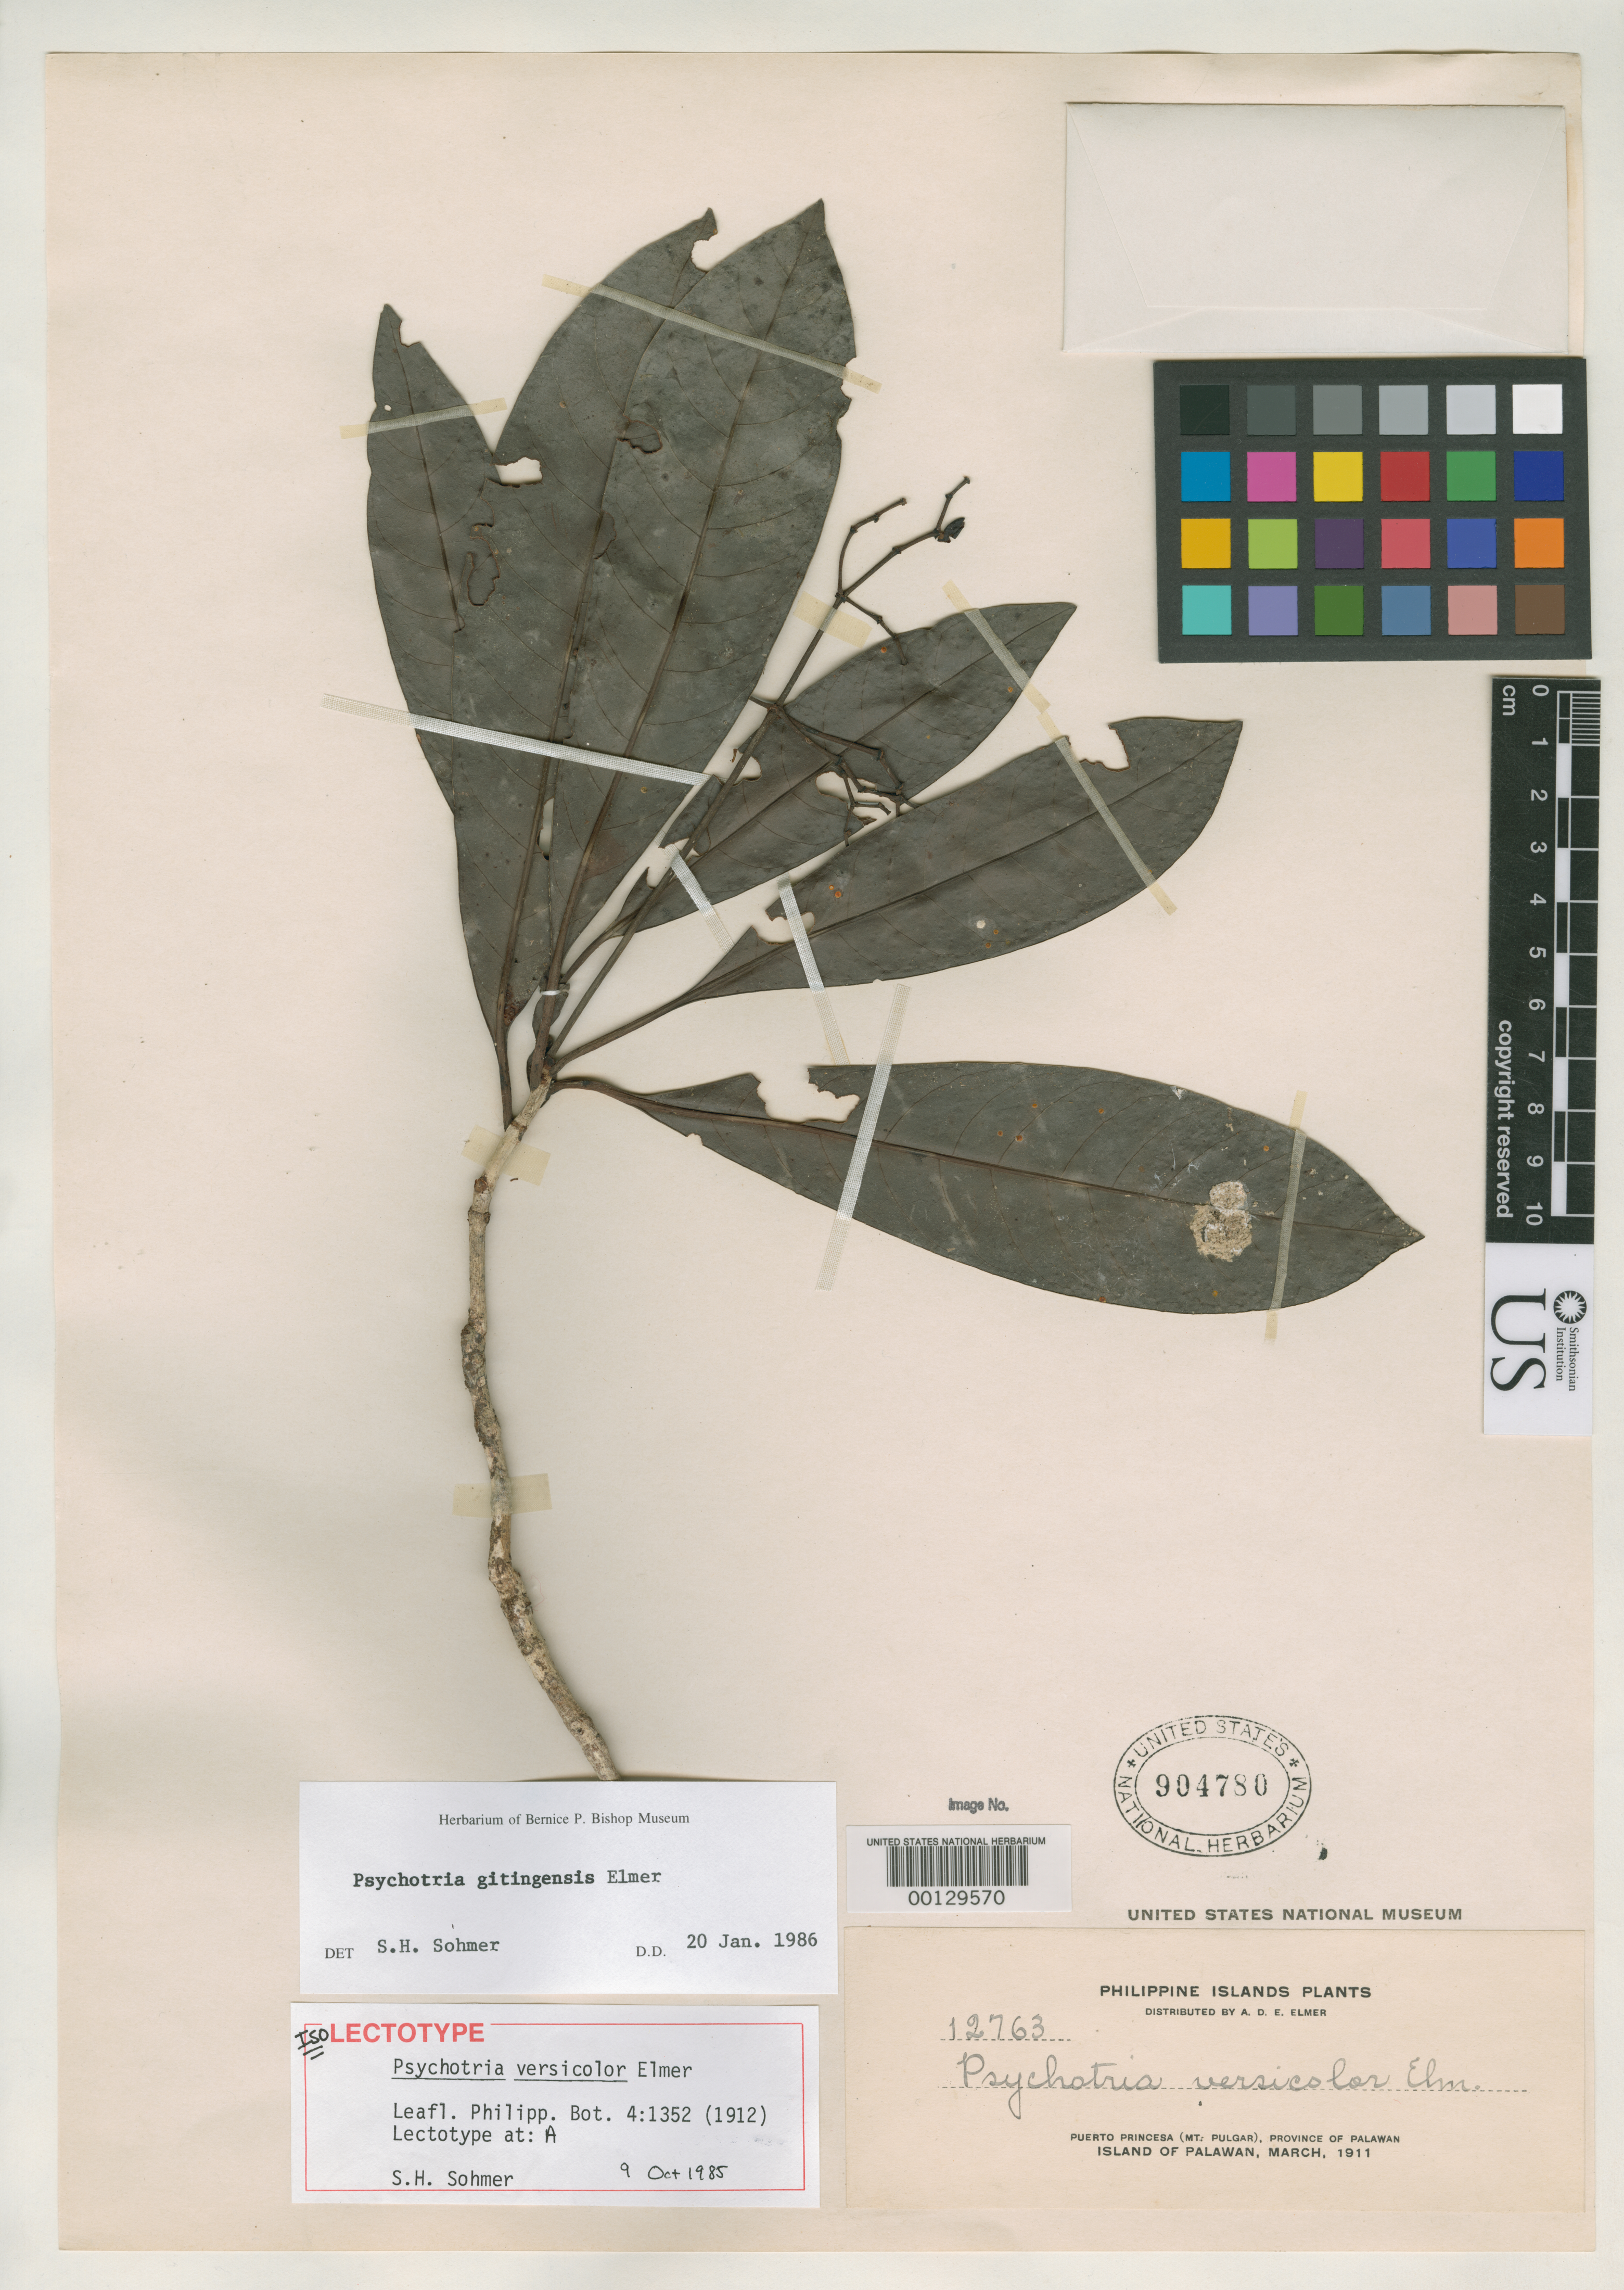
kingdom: Plantae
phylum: Tracheophyta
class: Magnoliopsida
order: Gentianales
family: Rubiaceae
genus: Psychotria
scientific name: Psychotria versicolor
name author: Elmer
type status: Isotype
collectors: A. D. E. Elmer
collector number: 12763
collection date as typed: Mar 1911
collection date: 1911-03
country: Philippines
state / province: Mimaropa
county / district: Palawan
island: Palawan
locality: Puerto Princesa (Mt. Pulgar).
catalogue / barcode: US 904780